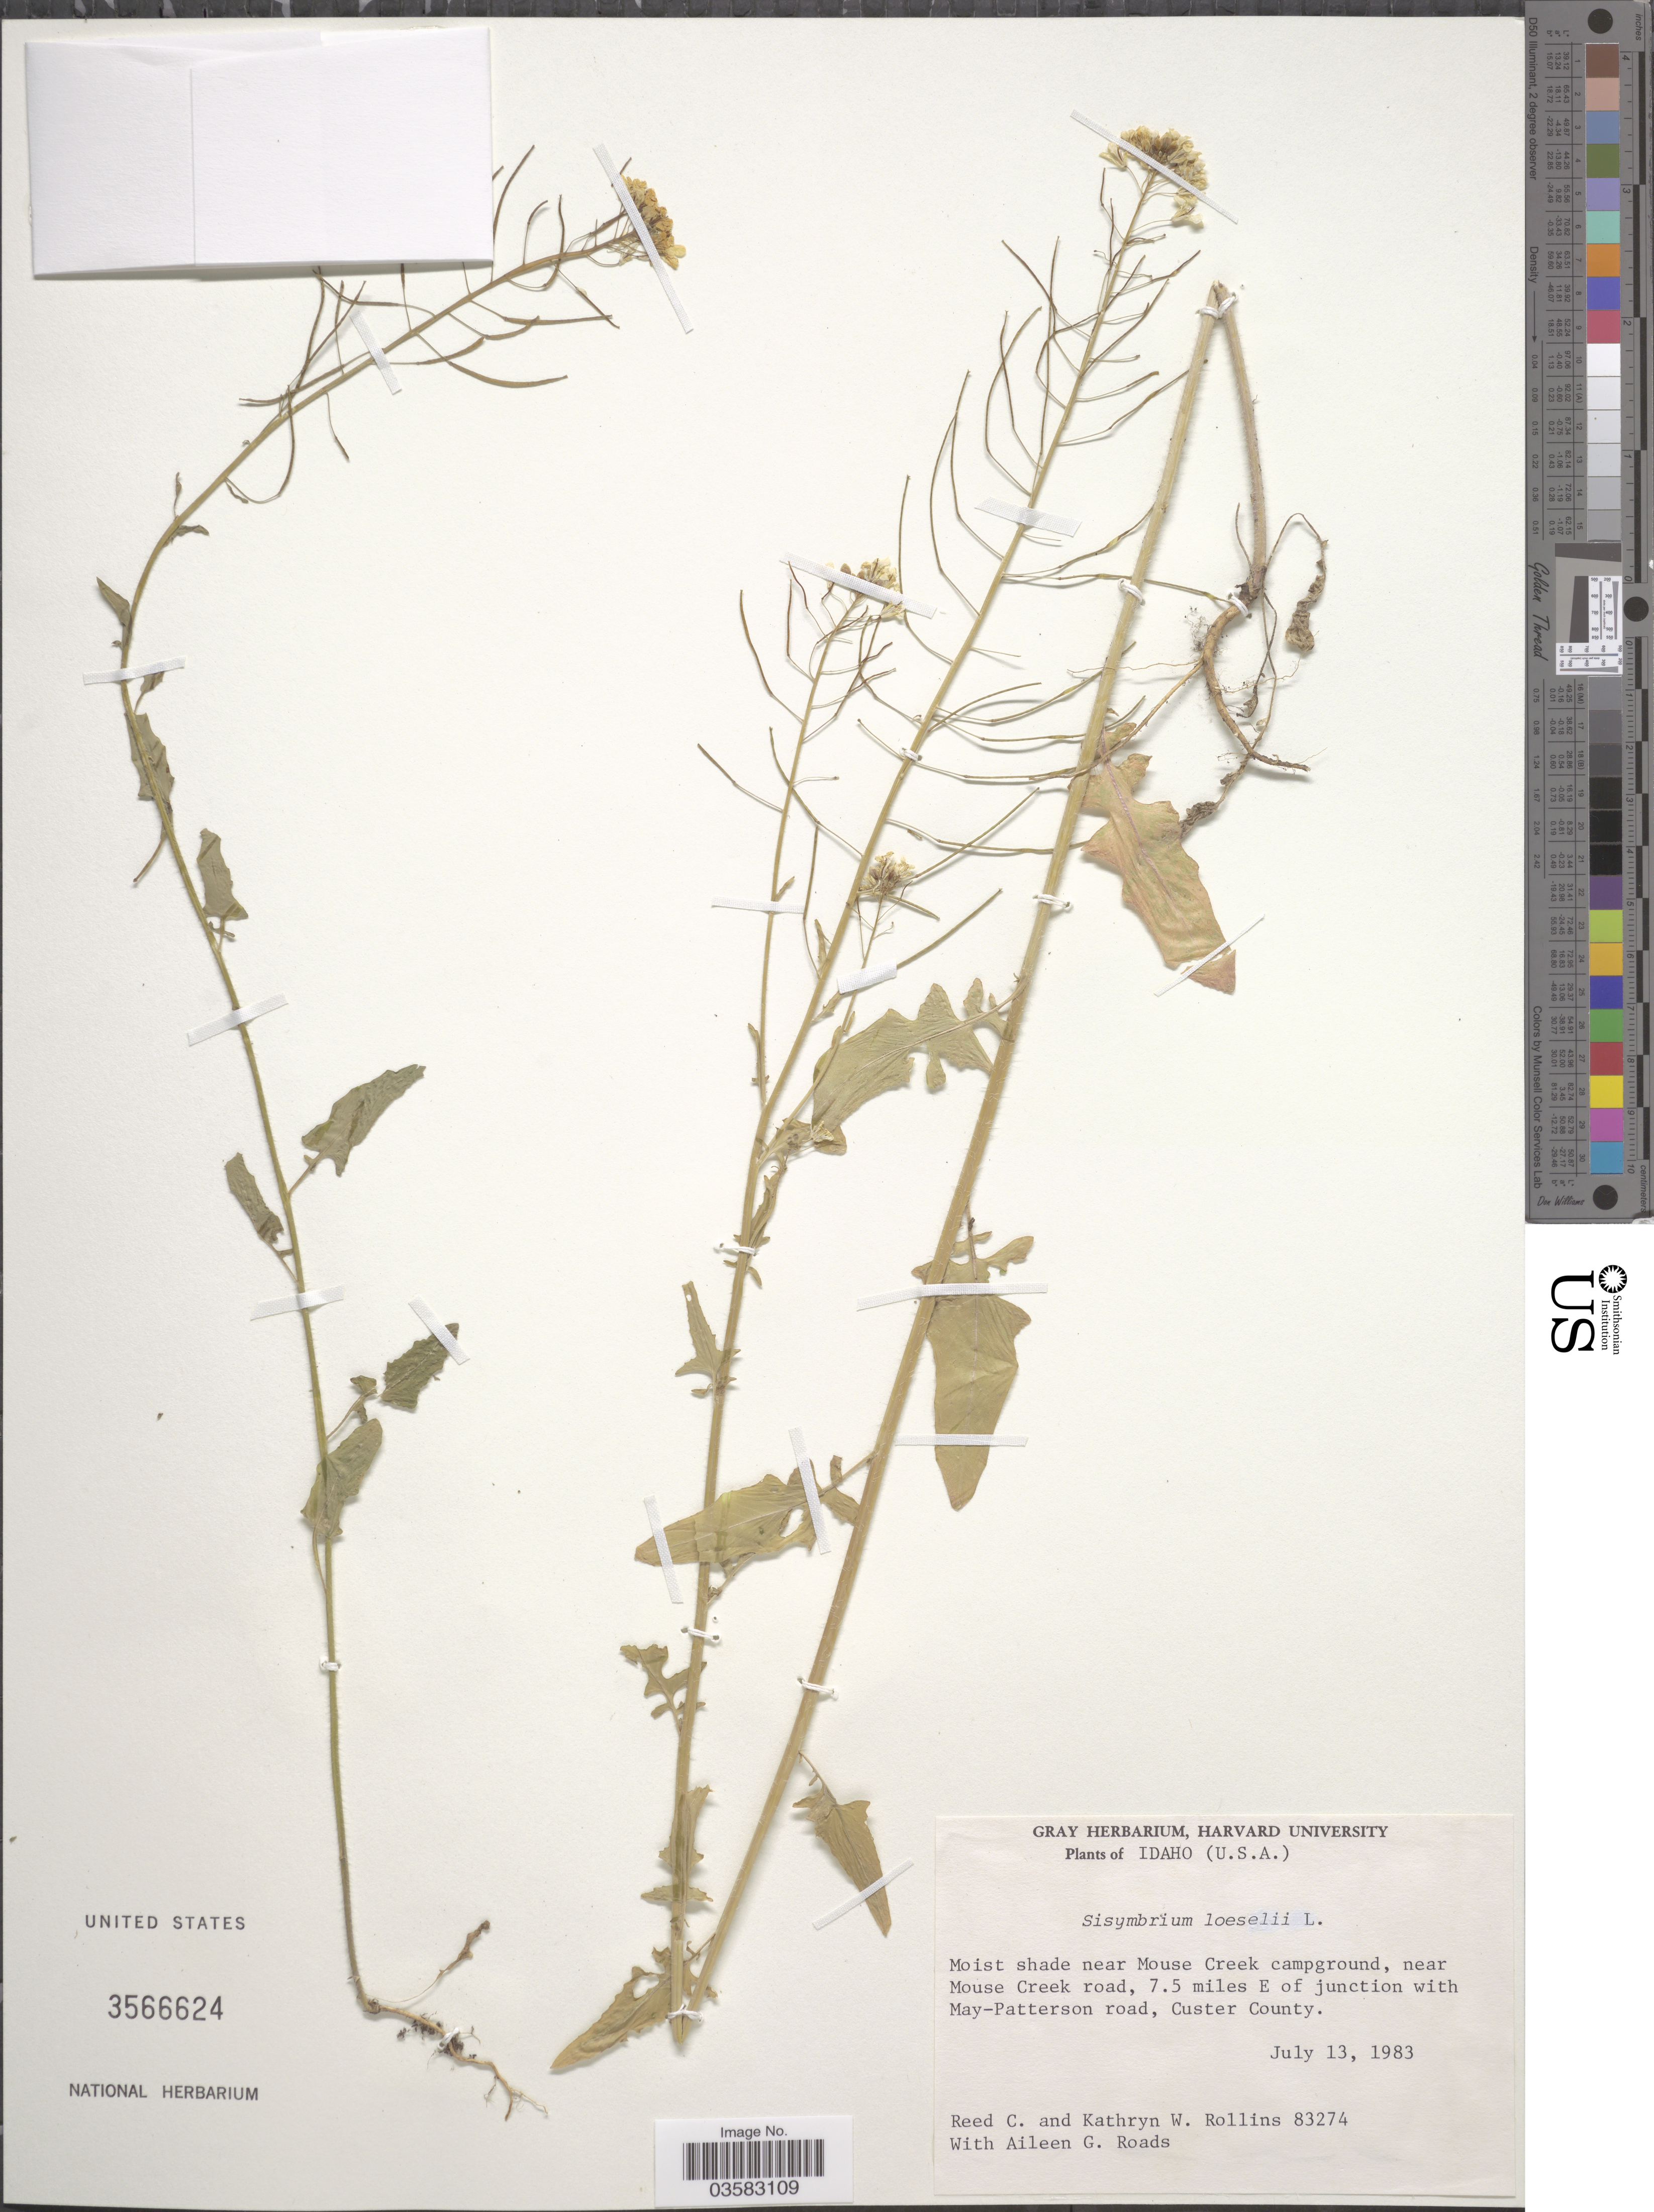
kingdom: Plantae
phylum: Tracheophyta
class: Magnoliopsida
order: Brassicales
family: Brassicaceae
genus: Sisymbrium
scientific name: Sisymbrium loeselii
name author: L.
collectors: R. C. Rollins, K. W. Rollins & A. Roads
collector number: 83274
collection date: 1983-07-13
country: United States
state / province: Idaho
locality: Moist shade near Mouse Creek campground, near Mouse Creek road, 7.5 miles E of junction with May-Patterson road, Custer County.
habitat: moist shade near creek campground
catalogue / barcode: US 3566624